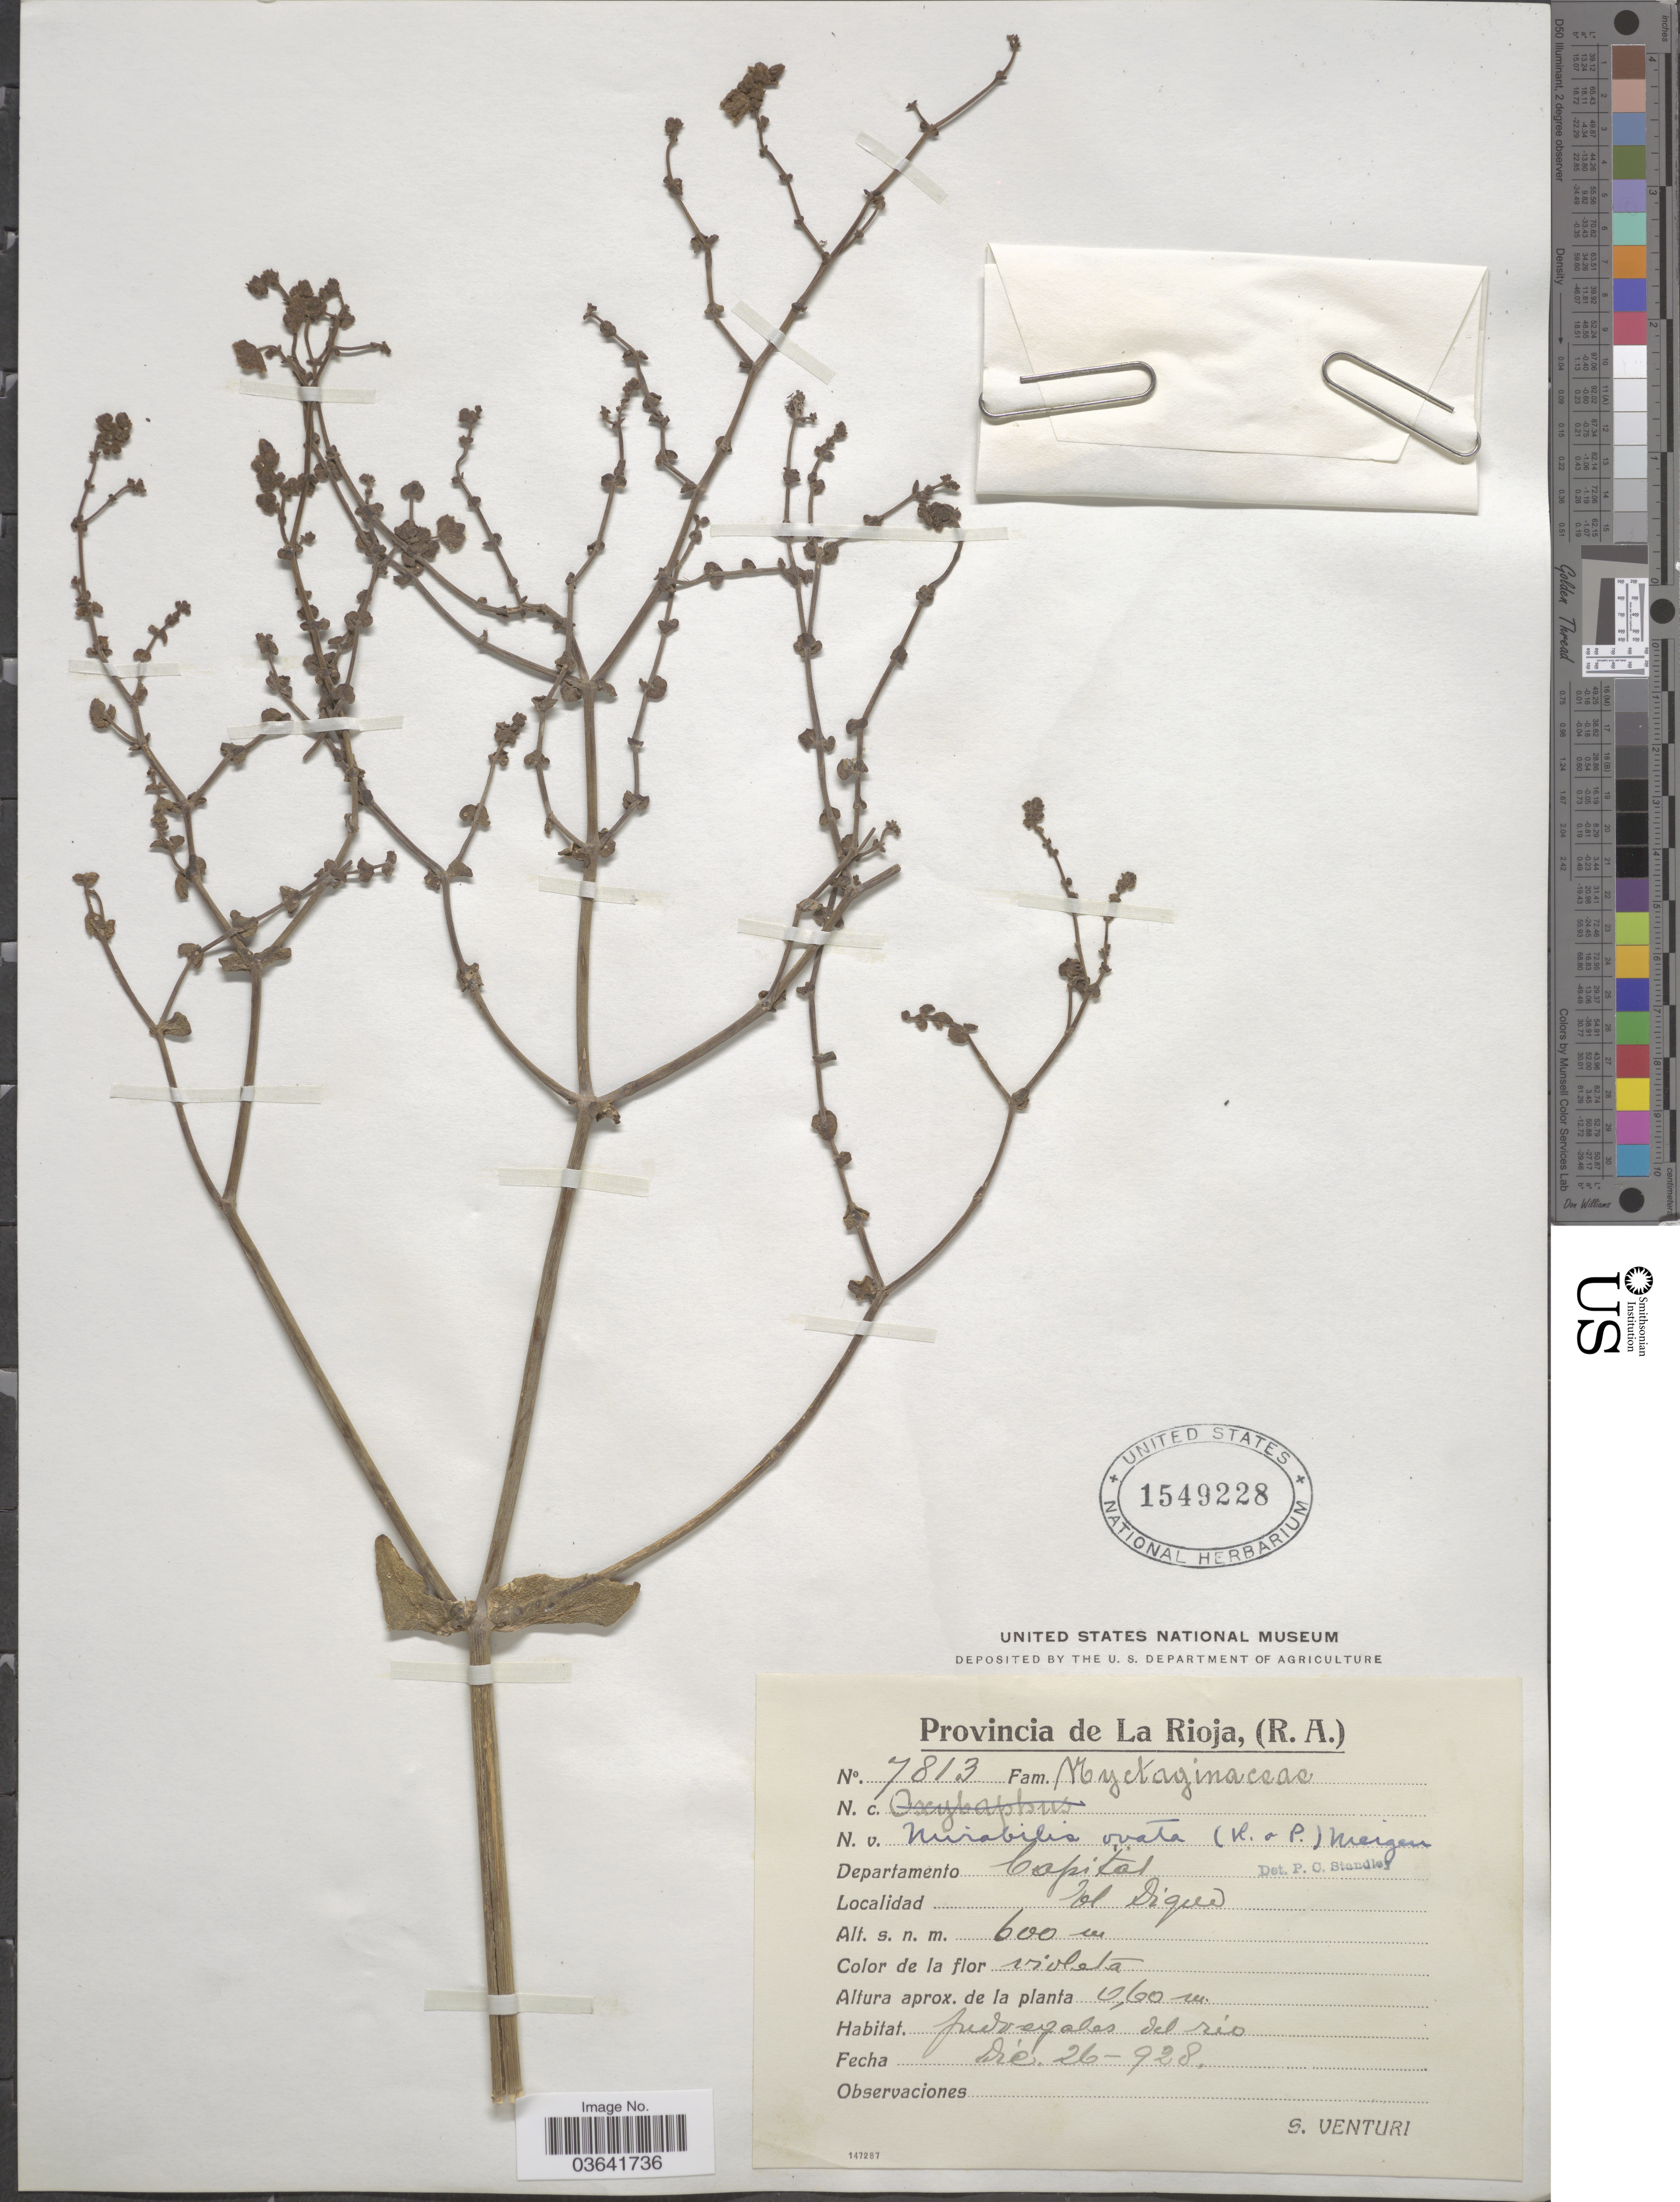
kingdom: Plantae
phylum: Tracheophyta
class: Magnoliopsida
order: Caryophyllales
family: Nyctaginaceae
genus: Mirabilis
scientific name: Mirabilis ovata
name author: (Ruiz & Pav.) Meigen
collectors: S. Venturi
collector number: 7813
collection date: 1928-12-26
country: Argentina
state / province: La Rioja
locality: Departamento Capital, El Dique.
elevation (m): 600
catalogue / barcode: US 1549228